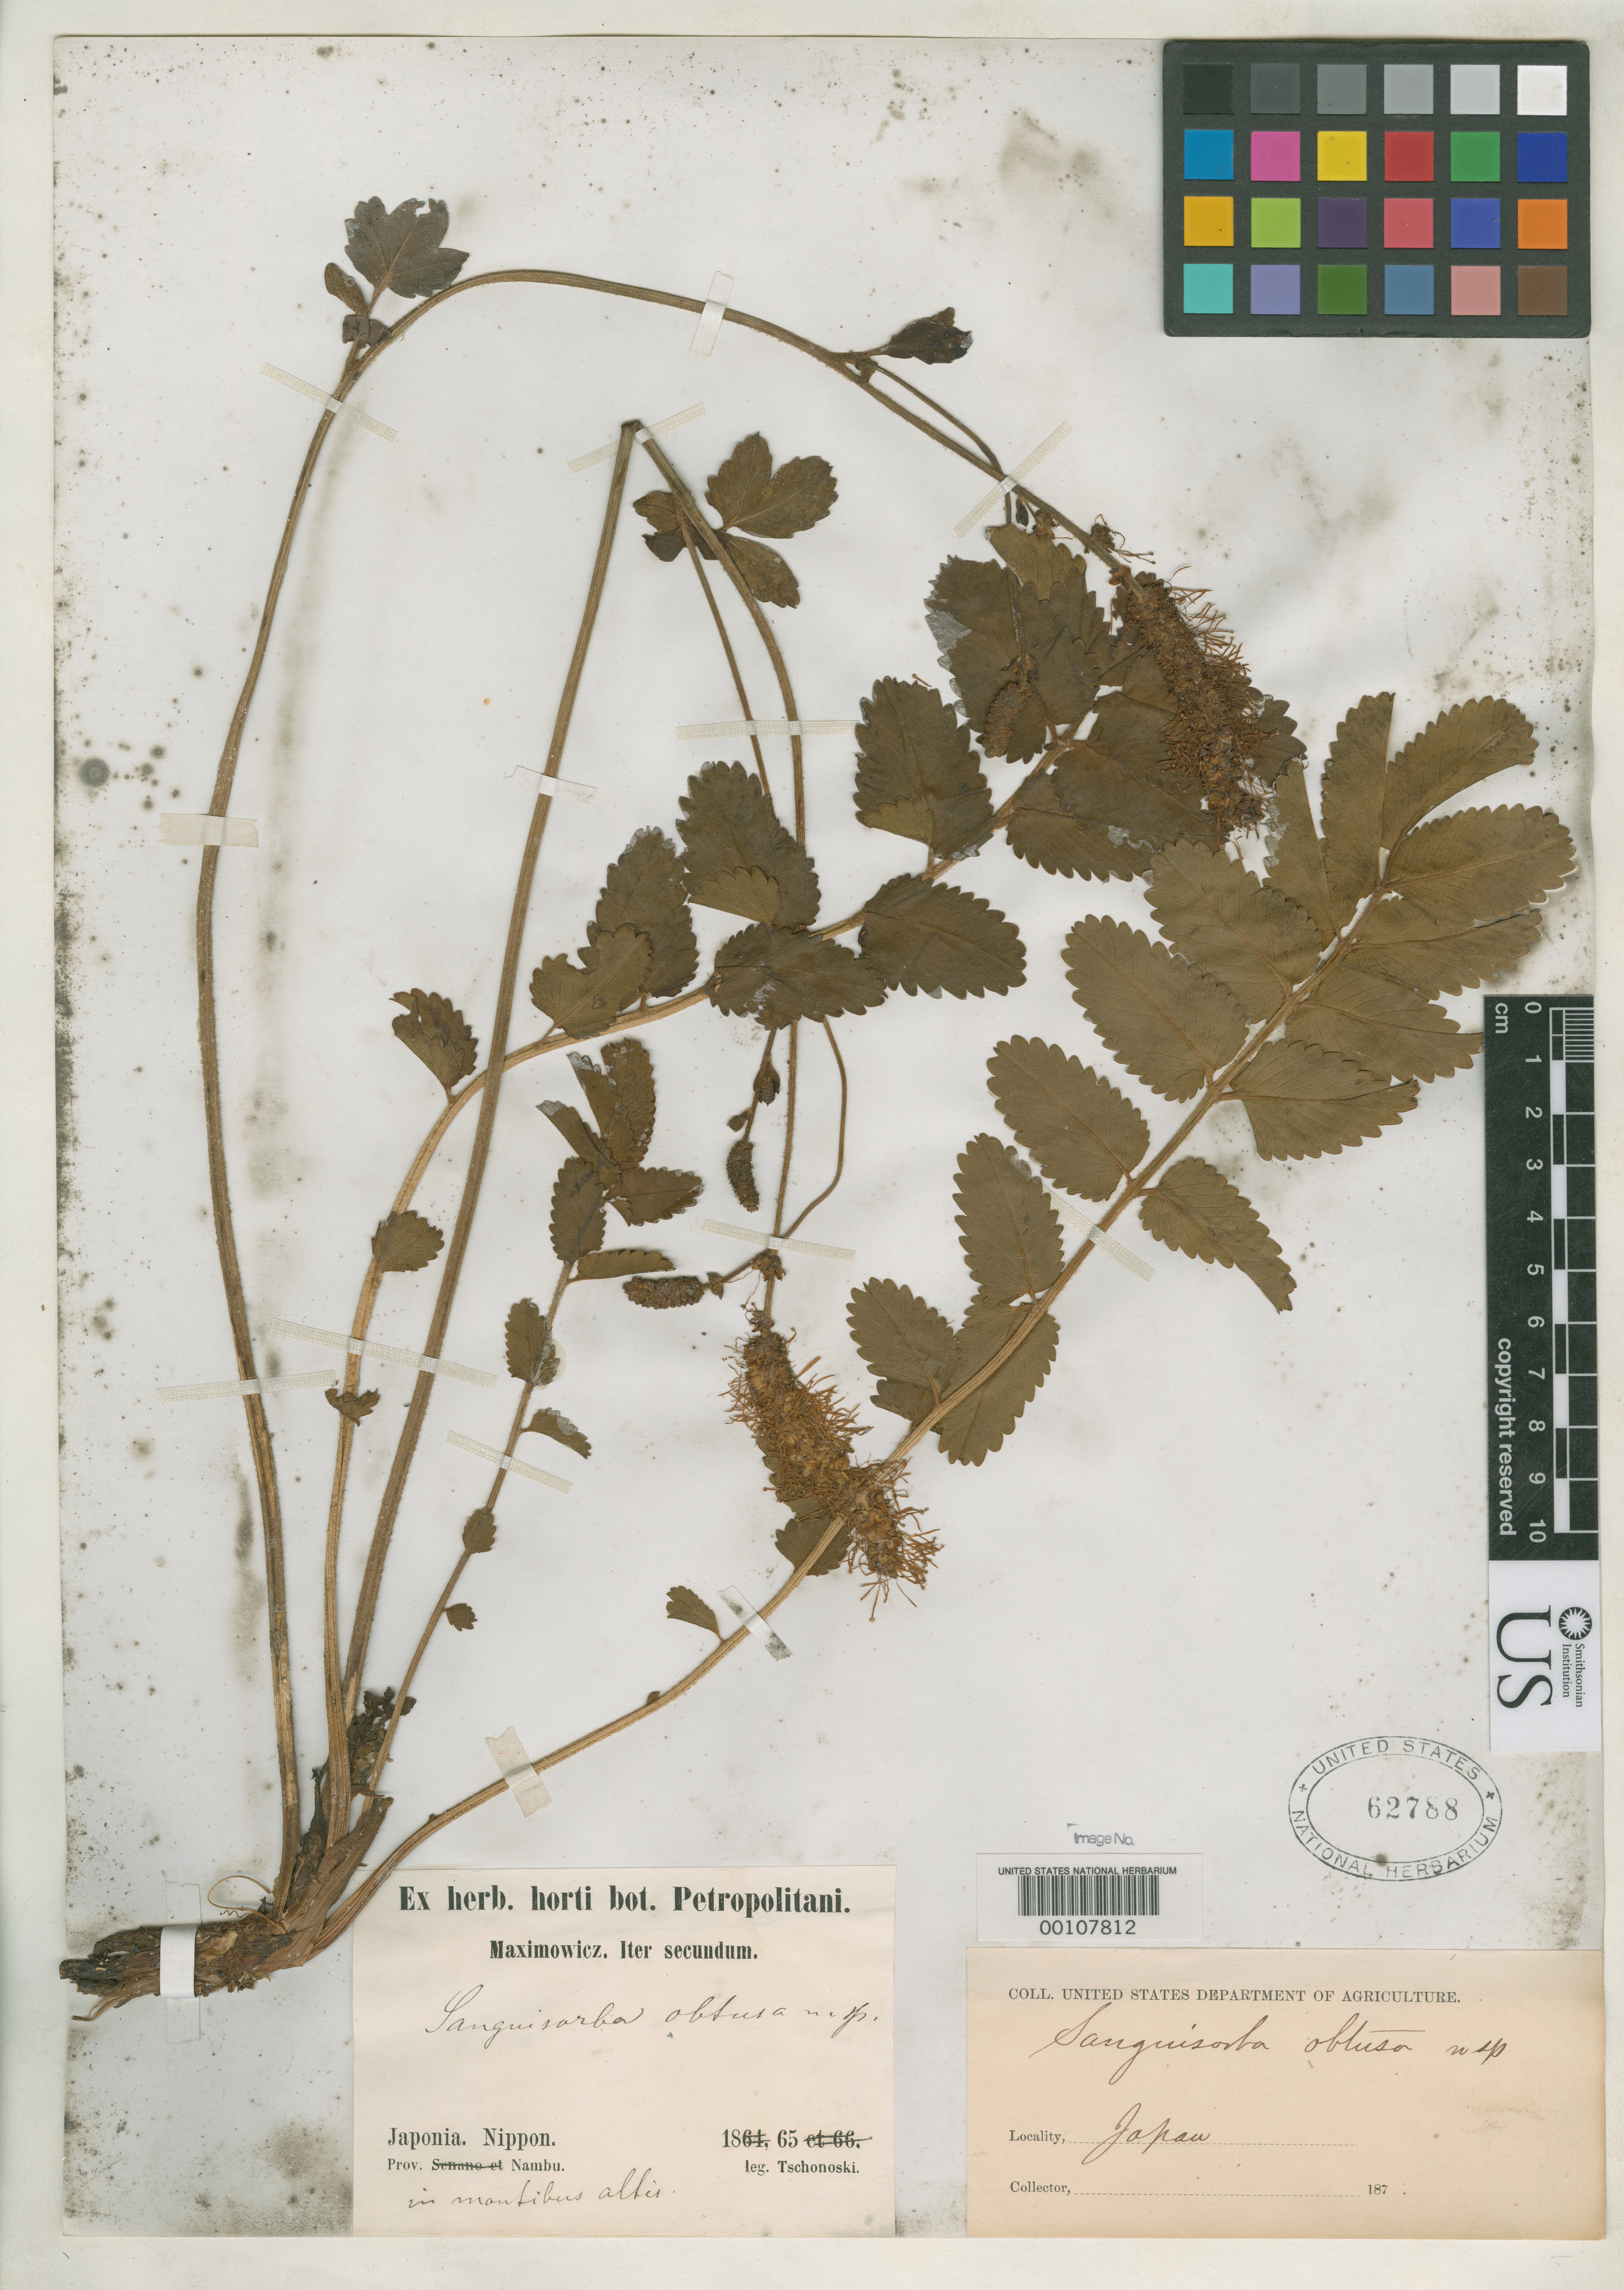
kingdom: Plantae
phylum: Tracheophyta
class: Magnoliopsida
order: Rosales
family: Rosaceae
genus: Sanguisorba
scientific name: Sanguisorba obtusa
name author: Maxim.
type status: Type Fragment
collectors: S. Tschonoski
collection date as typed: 1865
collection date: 1865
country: Japan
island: Honshu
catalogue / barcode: US 62788